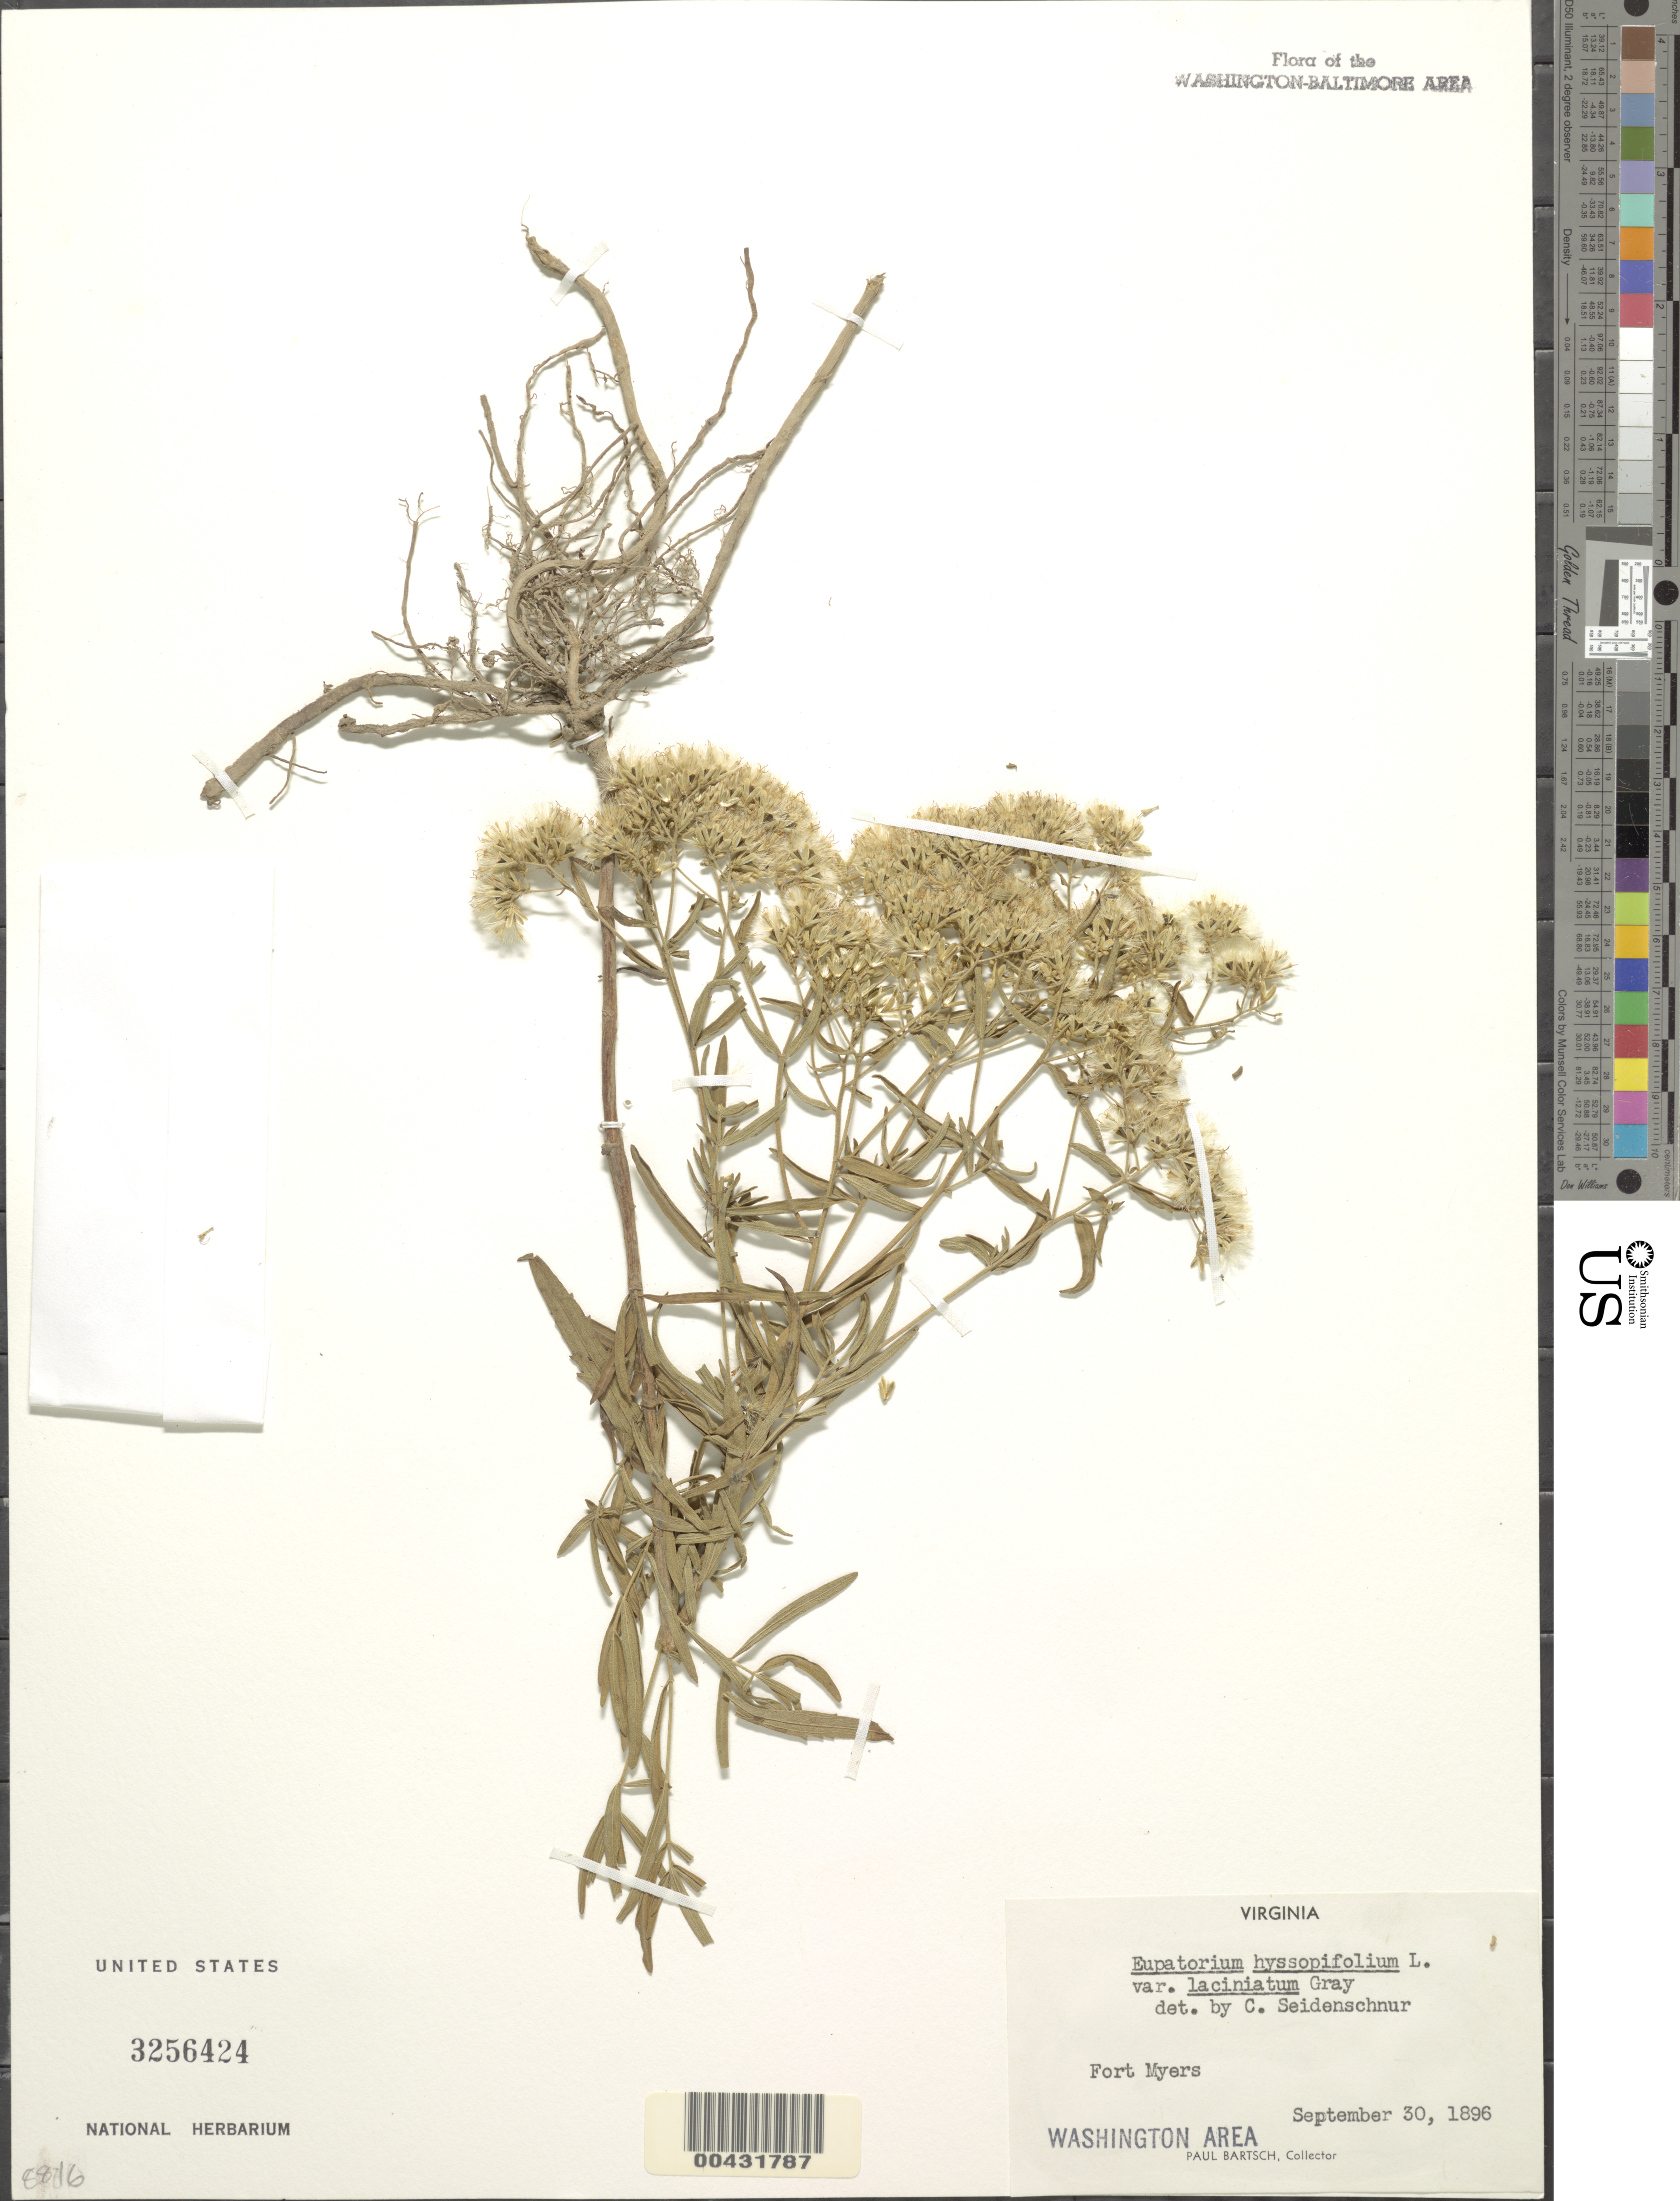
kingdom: Plantae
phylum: Tracheophyta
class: Magnoliopsida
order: Asterales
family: Asteraceae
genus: Eupatorium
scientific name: Eupatorium hyssopifolium var. laciniatum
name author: A. Gray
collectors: P. Bartsch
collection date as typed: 30 Sep 1896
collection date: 1896-09-30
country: United States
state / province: Virginia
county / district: Arlington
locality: Fort Myers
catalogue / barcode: US 3256424